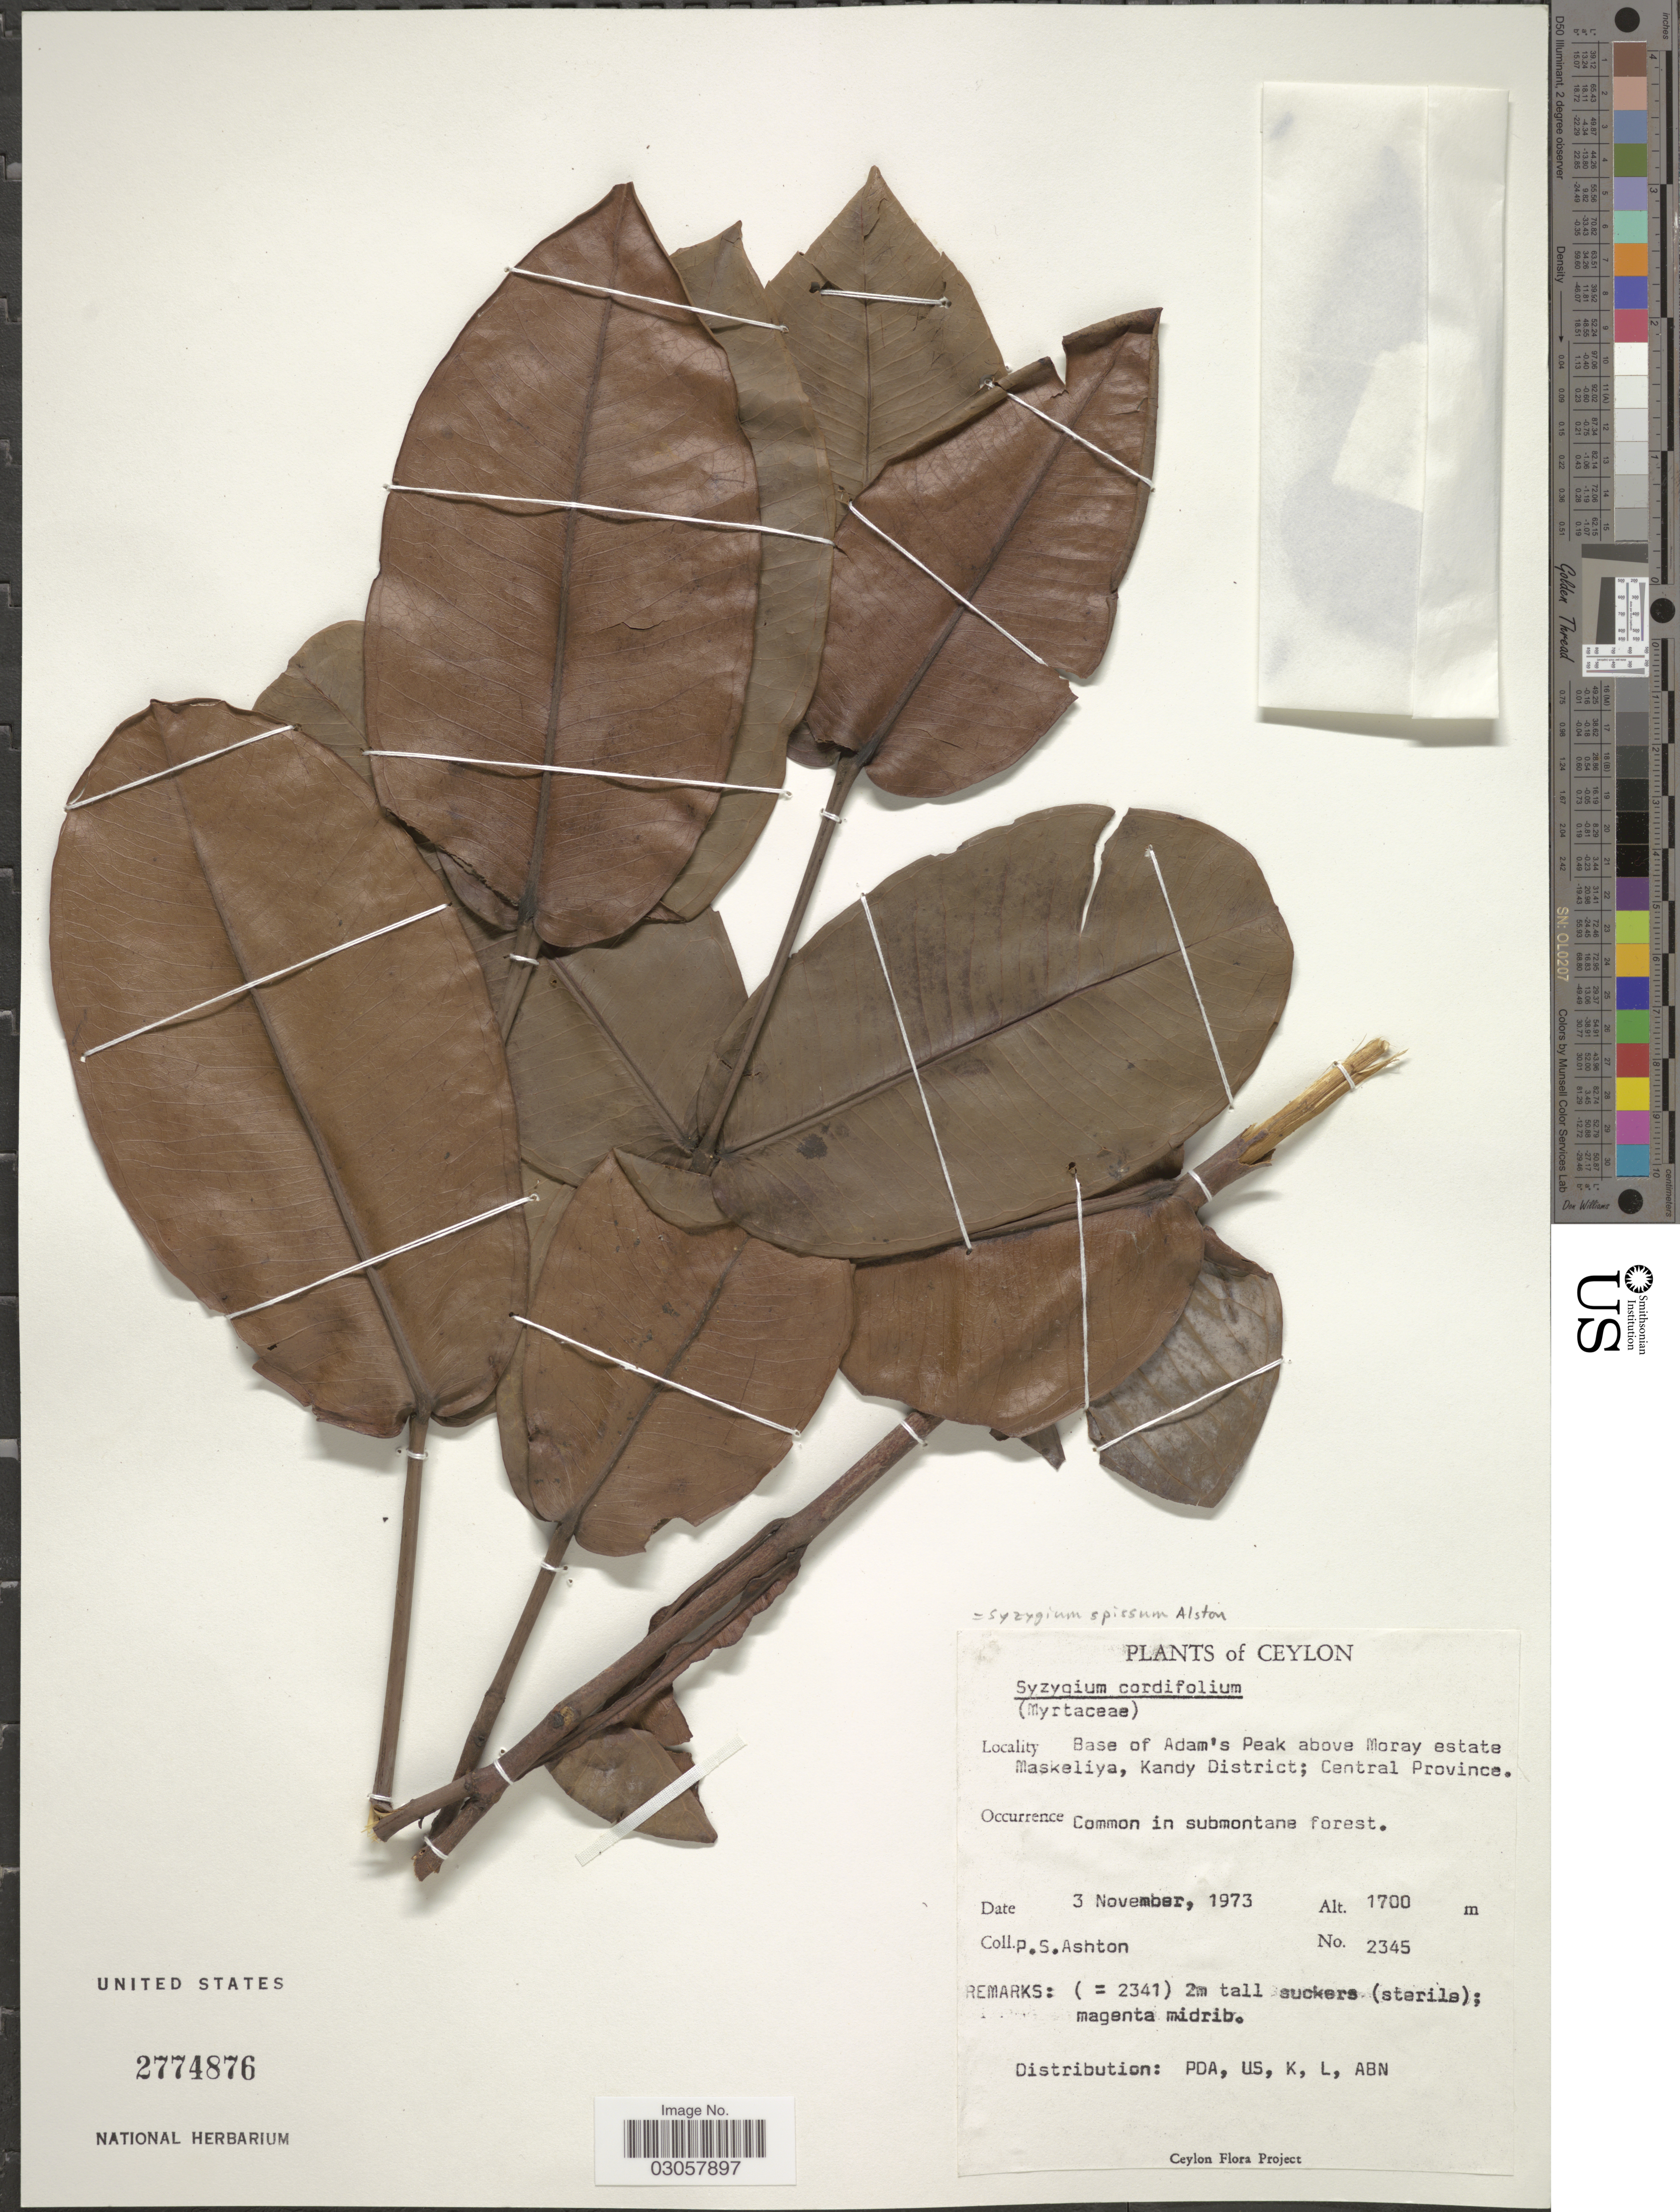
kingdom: Plantae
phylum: Tracheophyta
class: Magnoliopsida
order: Myrtales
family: Myrtaceae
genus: Syzygium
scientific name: Syzygium spissum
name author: Alston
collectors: P. S. Ashton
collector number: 2345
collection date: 1973-11-03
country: Sri Lanka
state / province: Central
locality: Ceylon. Base of Adam's Peak above Moray estate Maskeliya, Kandy District.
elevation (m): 1700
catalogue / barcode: US 2774876